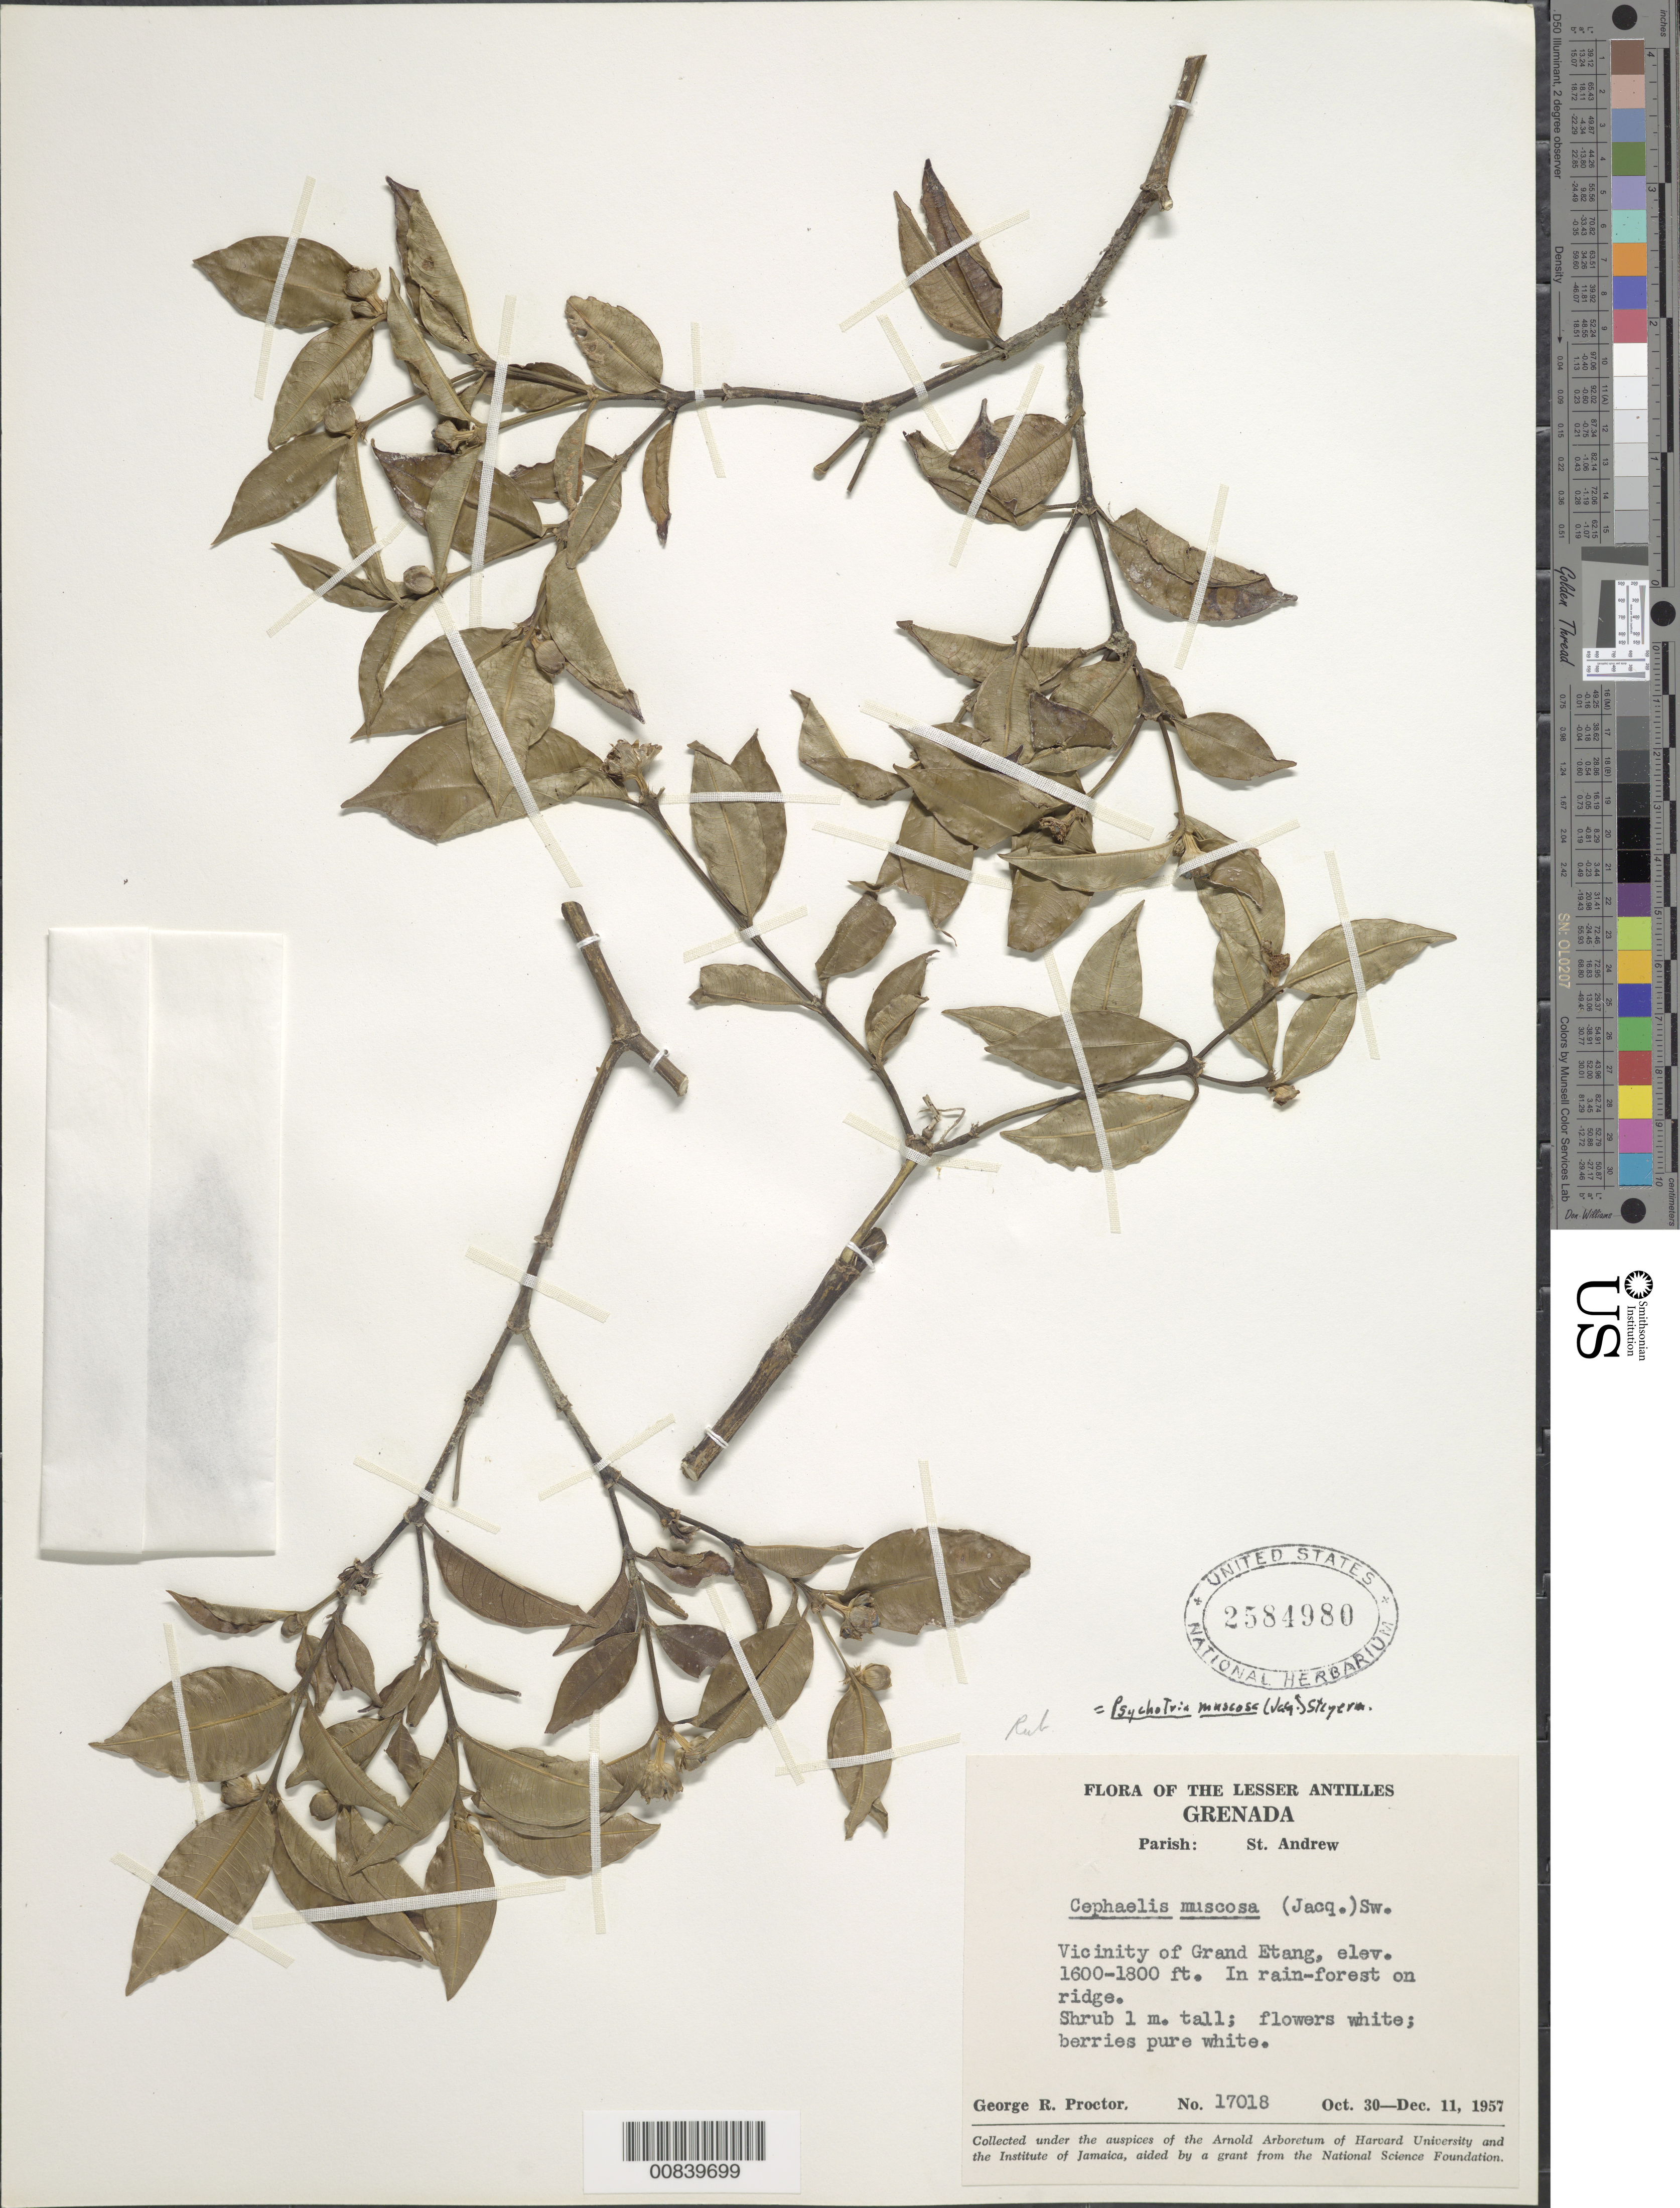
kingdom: Plantae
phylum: Tracheophyta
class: Magnoliopsida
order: Gentianales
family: Rubiaceae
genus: Psychotria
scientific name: Psychotria mucosa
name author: (Jacq.) Steyerm.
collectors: G. R. Proctor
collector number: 17018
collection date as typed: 30 Oct 1957 to 11 Dec 1957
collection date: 1957-10-30/1957-12-11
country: Grenada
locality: Vicinity of Grand Etang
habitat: Rainforest, on ridge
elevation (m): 488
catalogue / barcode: US 2584980